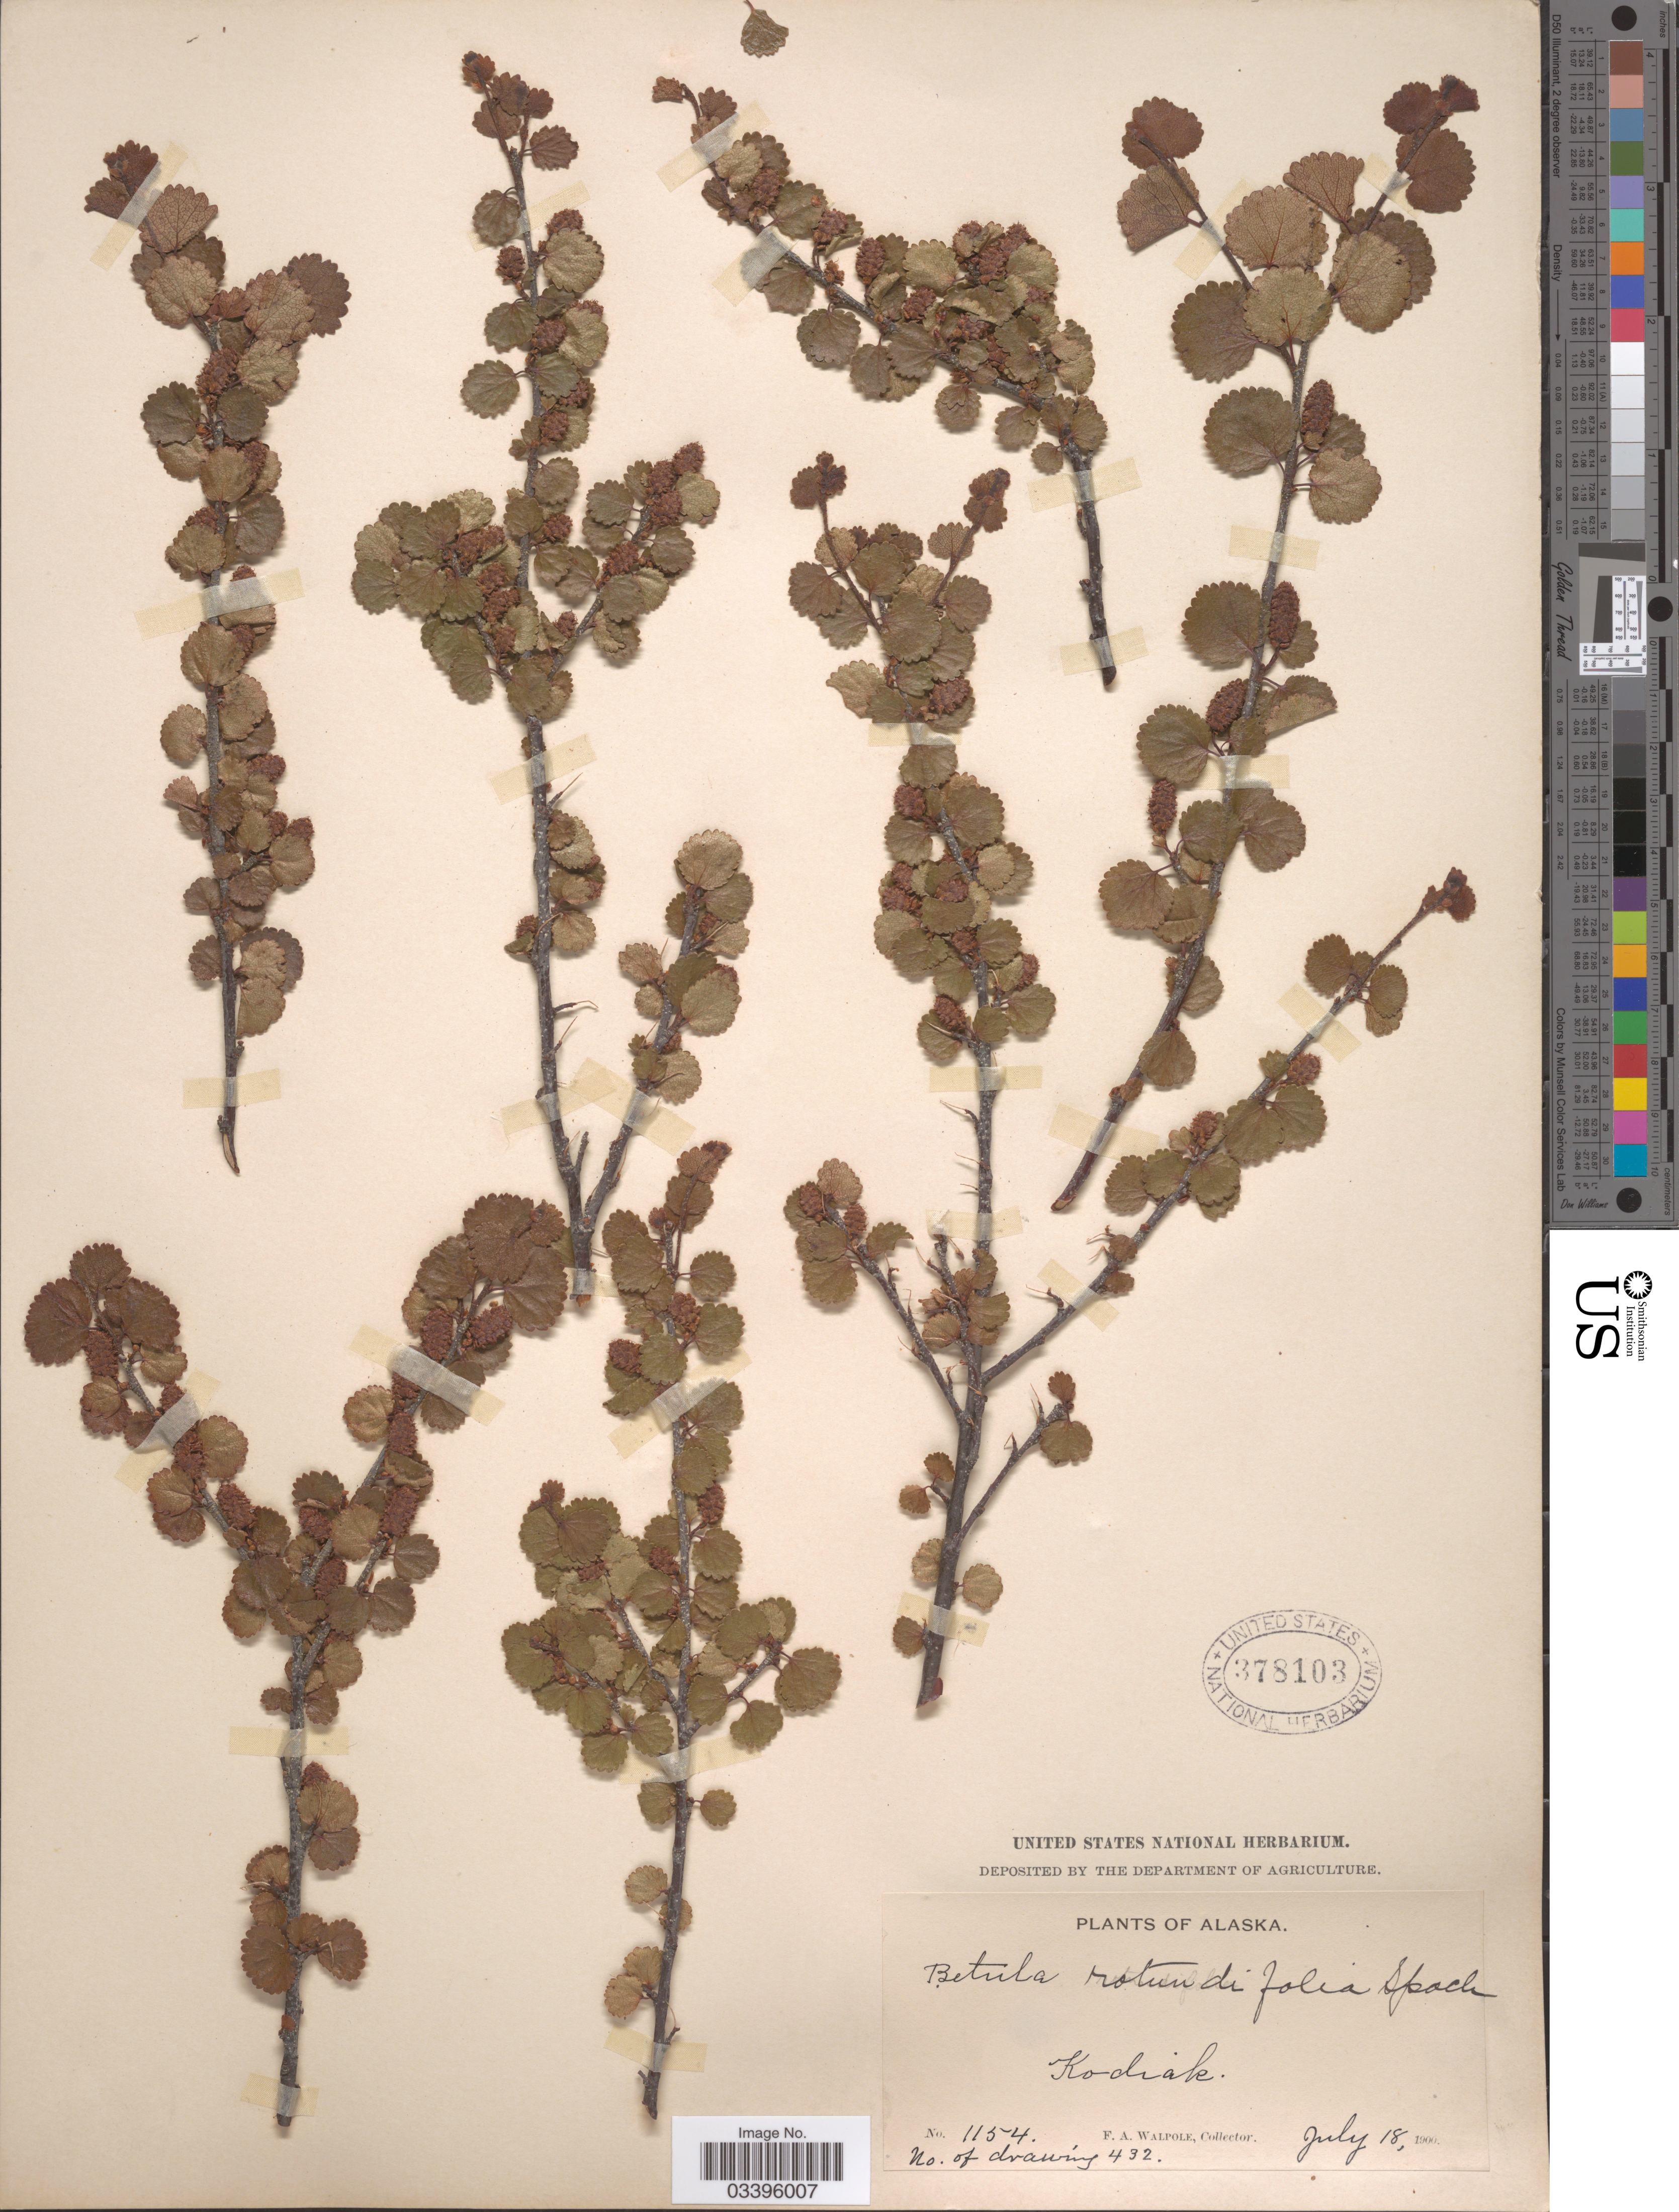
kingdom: Plantae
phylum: Tracheophyta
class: Magnoliopsida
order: Fagales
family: Betulaceae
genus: Betula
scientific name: Betula nana subsp. exilis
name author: L.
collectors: F. Walpole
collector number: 1154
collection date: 1900-07-18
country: United States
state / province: Alaska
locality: Kodiak.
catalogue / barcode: US 378103